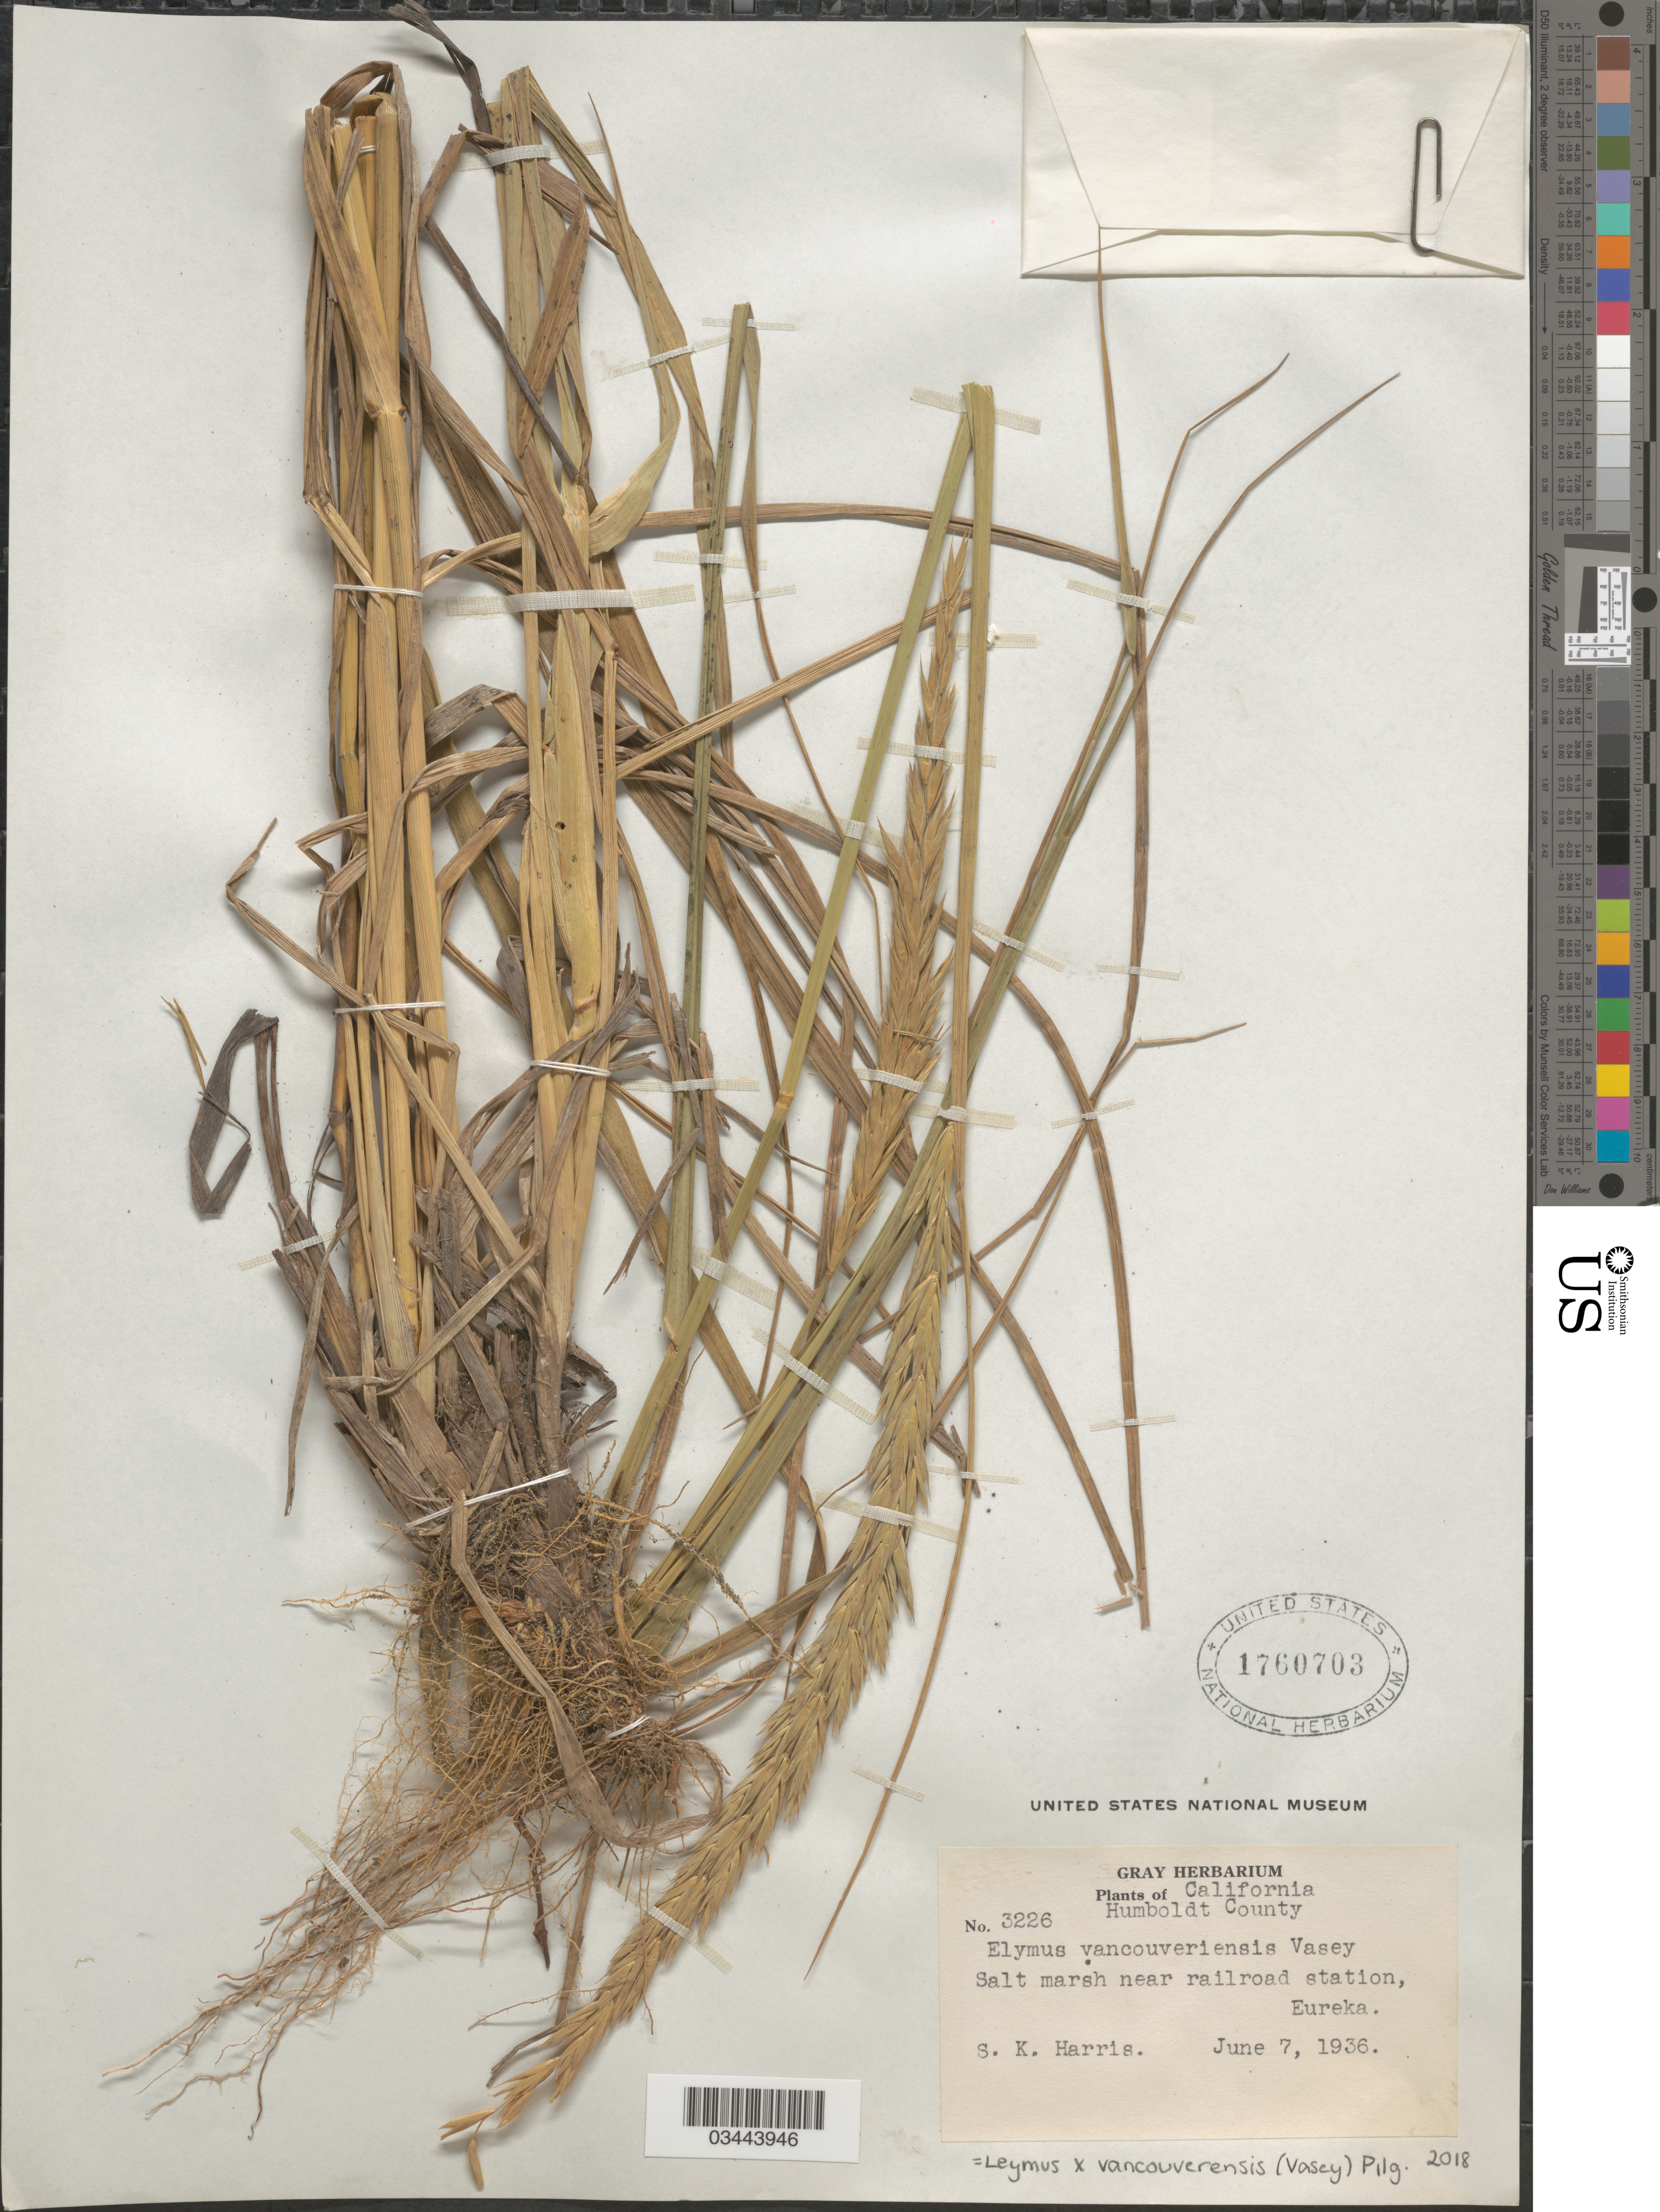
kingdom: Plantae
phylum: Tracheophyta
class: Liliopsida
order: Poales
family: Poaceae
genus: Leymus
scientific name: Leymus x vancouverensis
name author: (Vasey) Pilg.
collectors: S. K. Harris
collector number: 3226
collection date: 1936-06-07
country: United States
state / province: California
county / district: Humboldt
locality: Humboldt County. Salt marsh near railroad station, Eureka.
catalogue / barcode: US 1760703